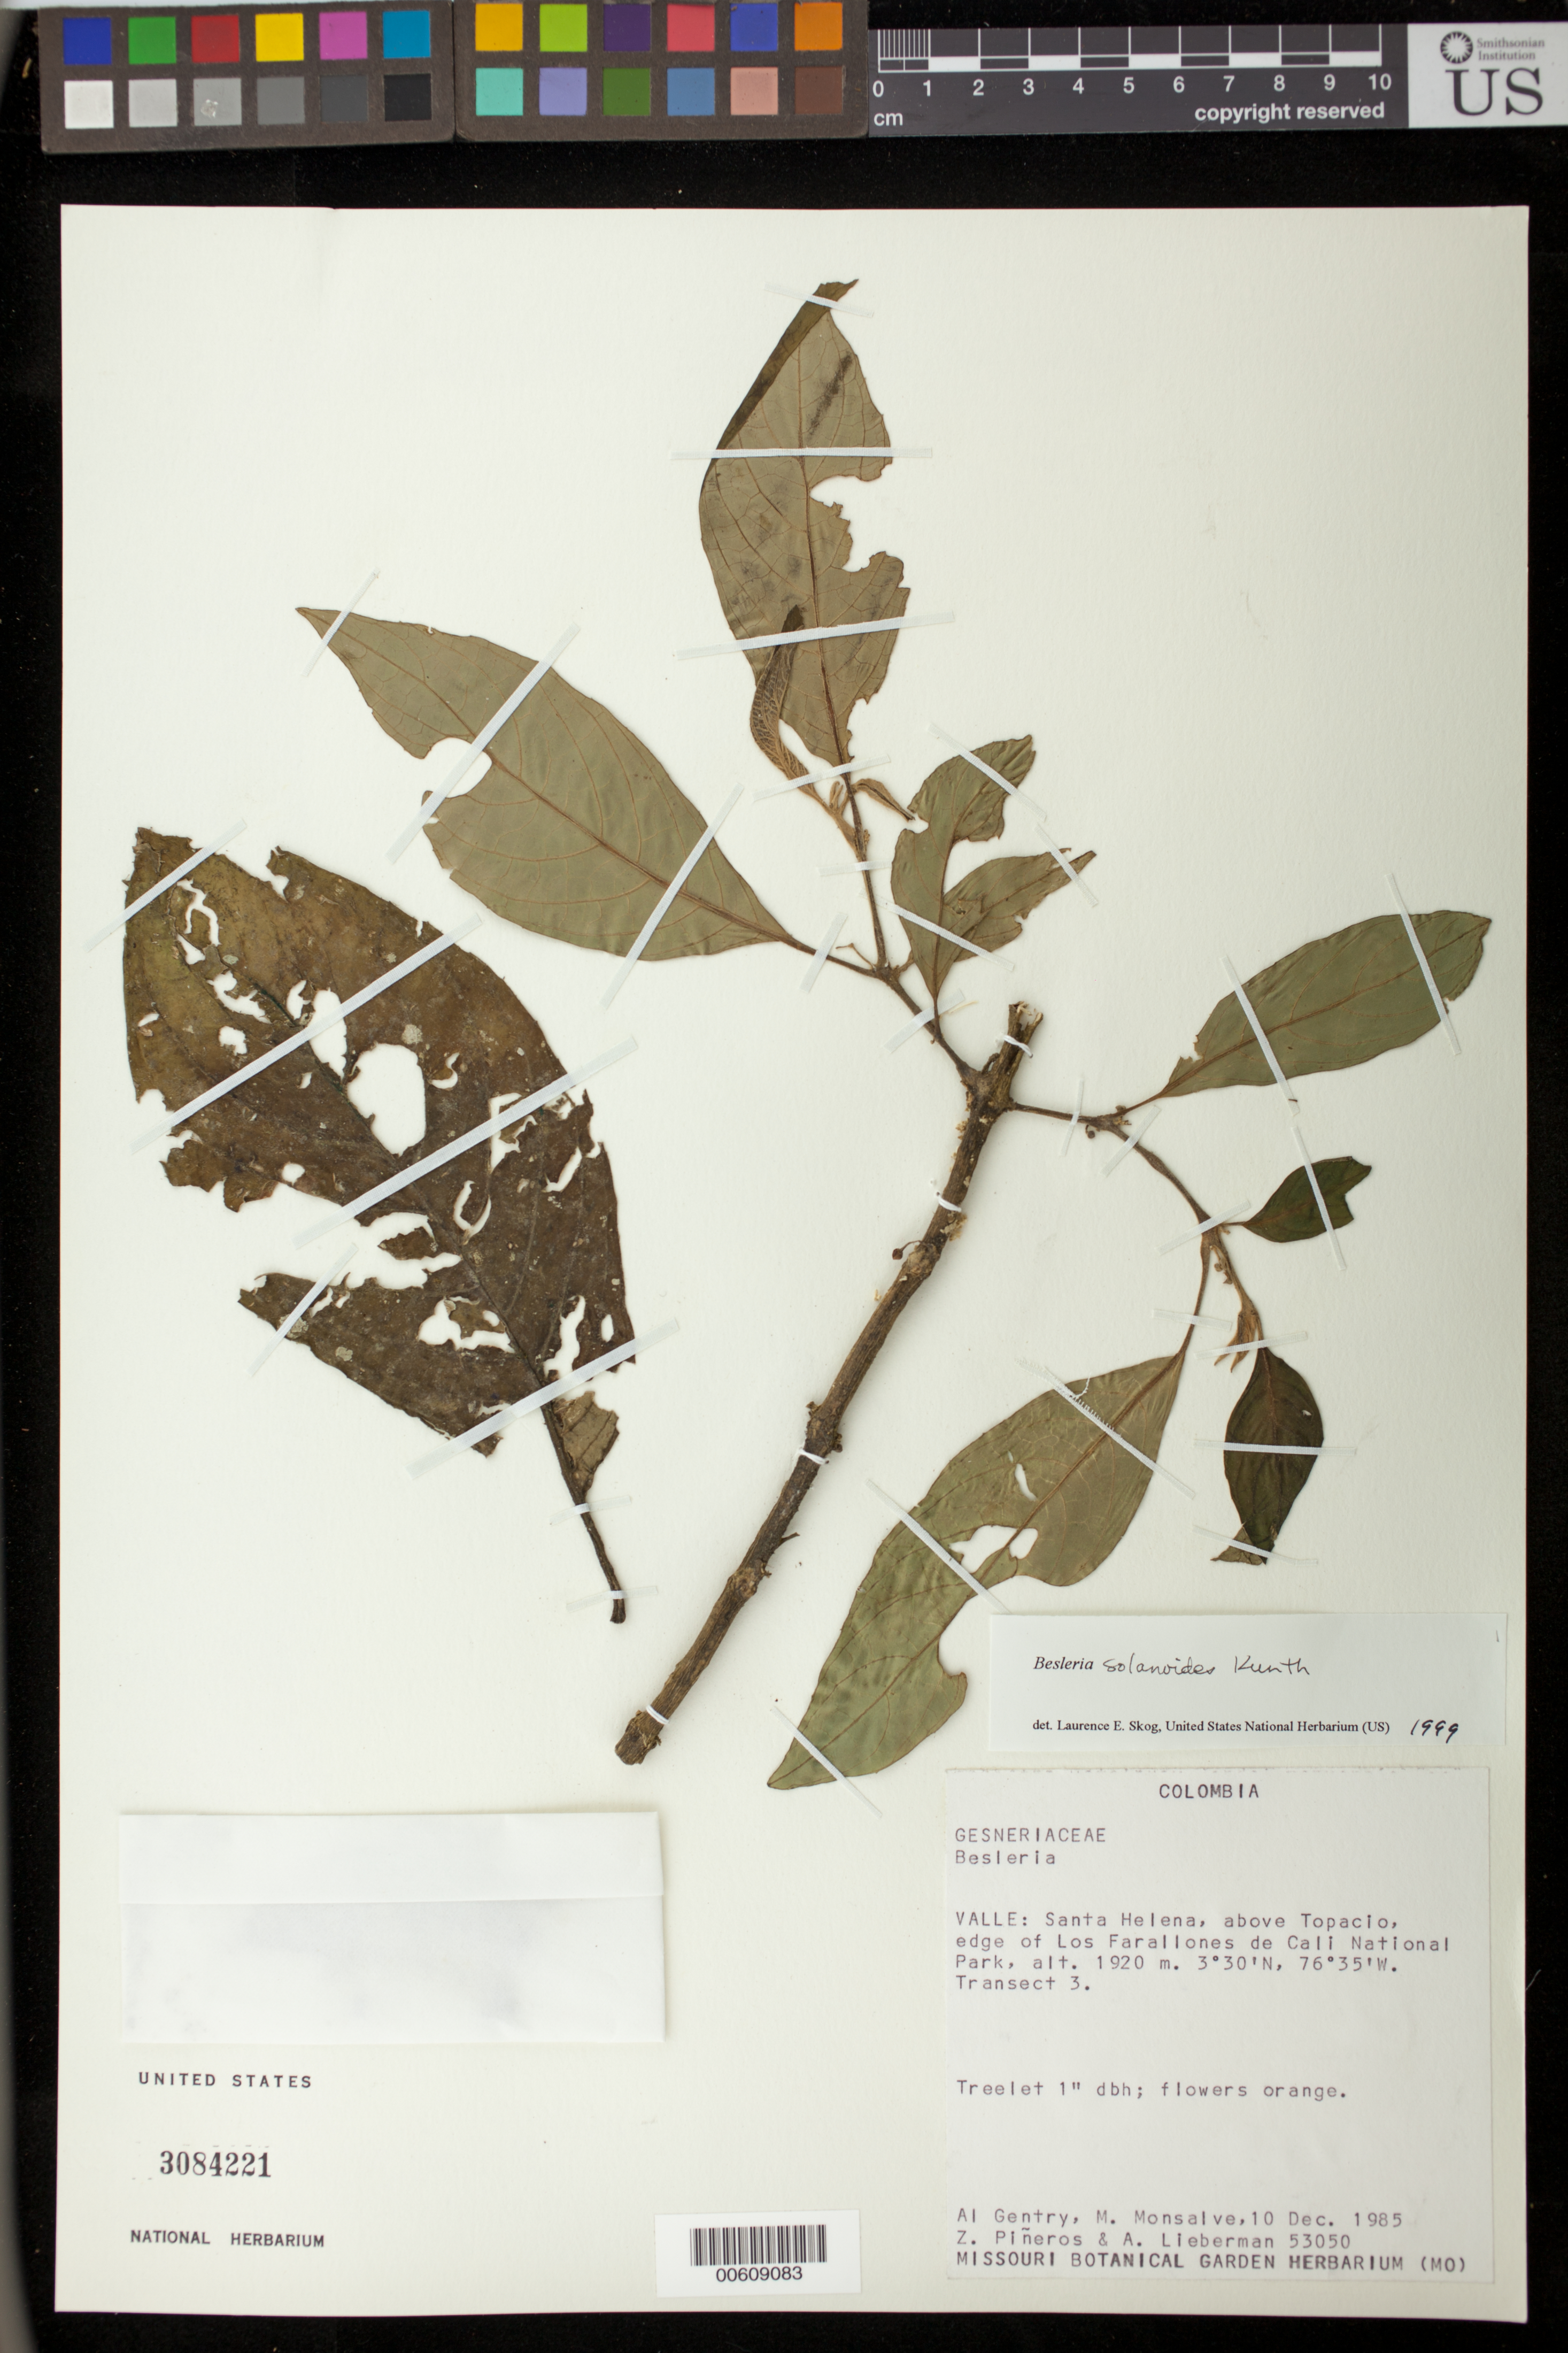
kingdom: Plantae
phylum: Tracheophyta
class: Magnoliopsida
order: Lamiales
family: Gesneriaceae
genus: Besleria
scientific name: Besleria solanoides var. solanoides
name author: Kunth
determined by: Skog, Laurence E.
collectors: A. H. Gentry, M. Monsalve, Z. Piñeros & A. Lieberman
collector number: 53050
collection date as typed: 10 Dec 1985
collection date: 1985-12-10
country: Colombia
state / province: Valle del Cauca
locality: Santa Helena, above Topacio, edge of Los Farallones de Cali National Park, Transect 3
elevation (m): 1920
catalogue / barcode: US 3084221